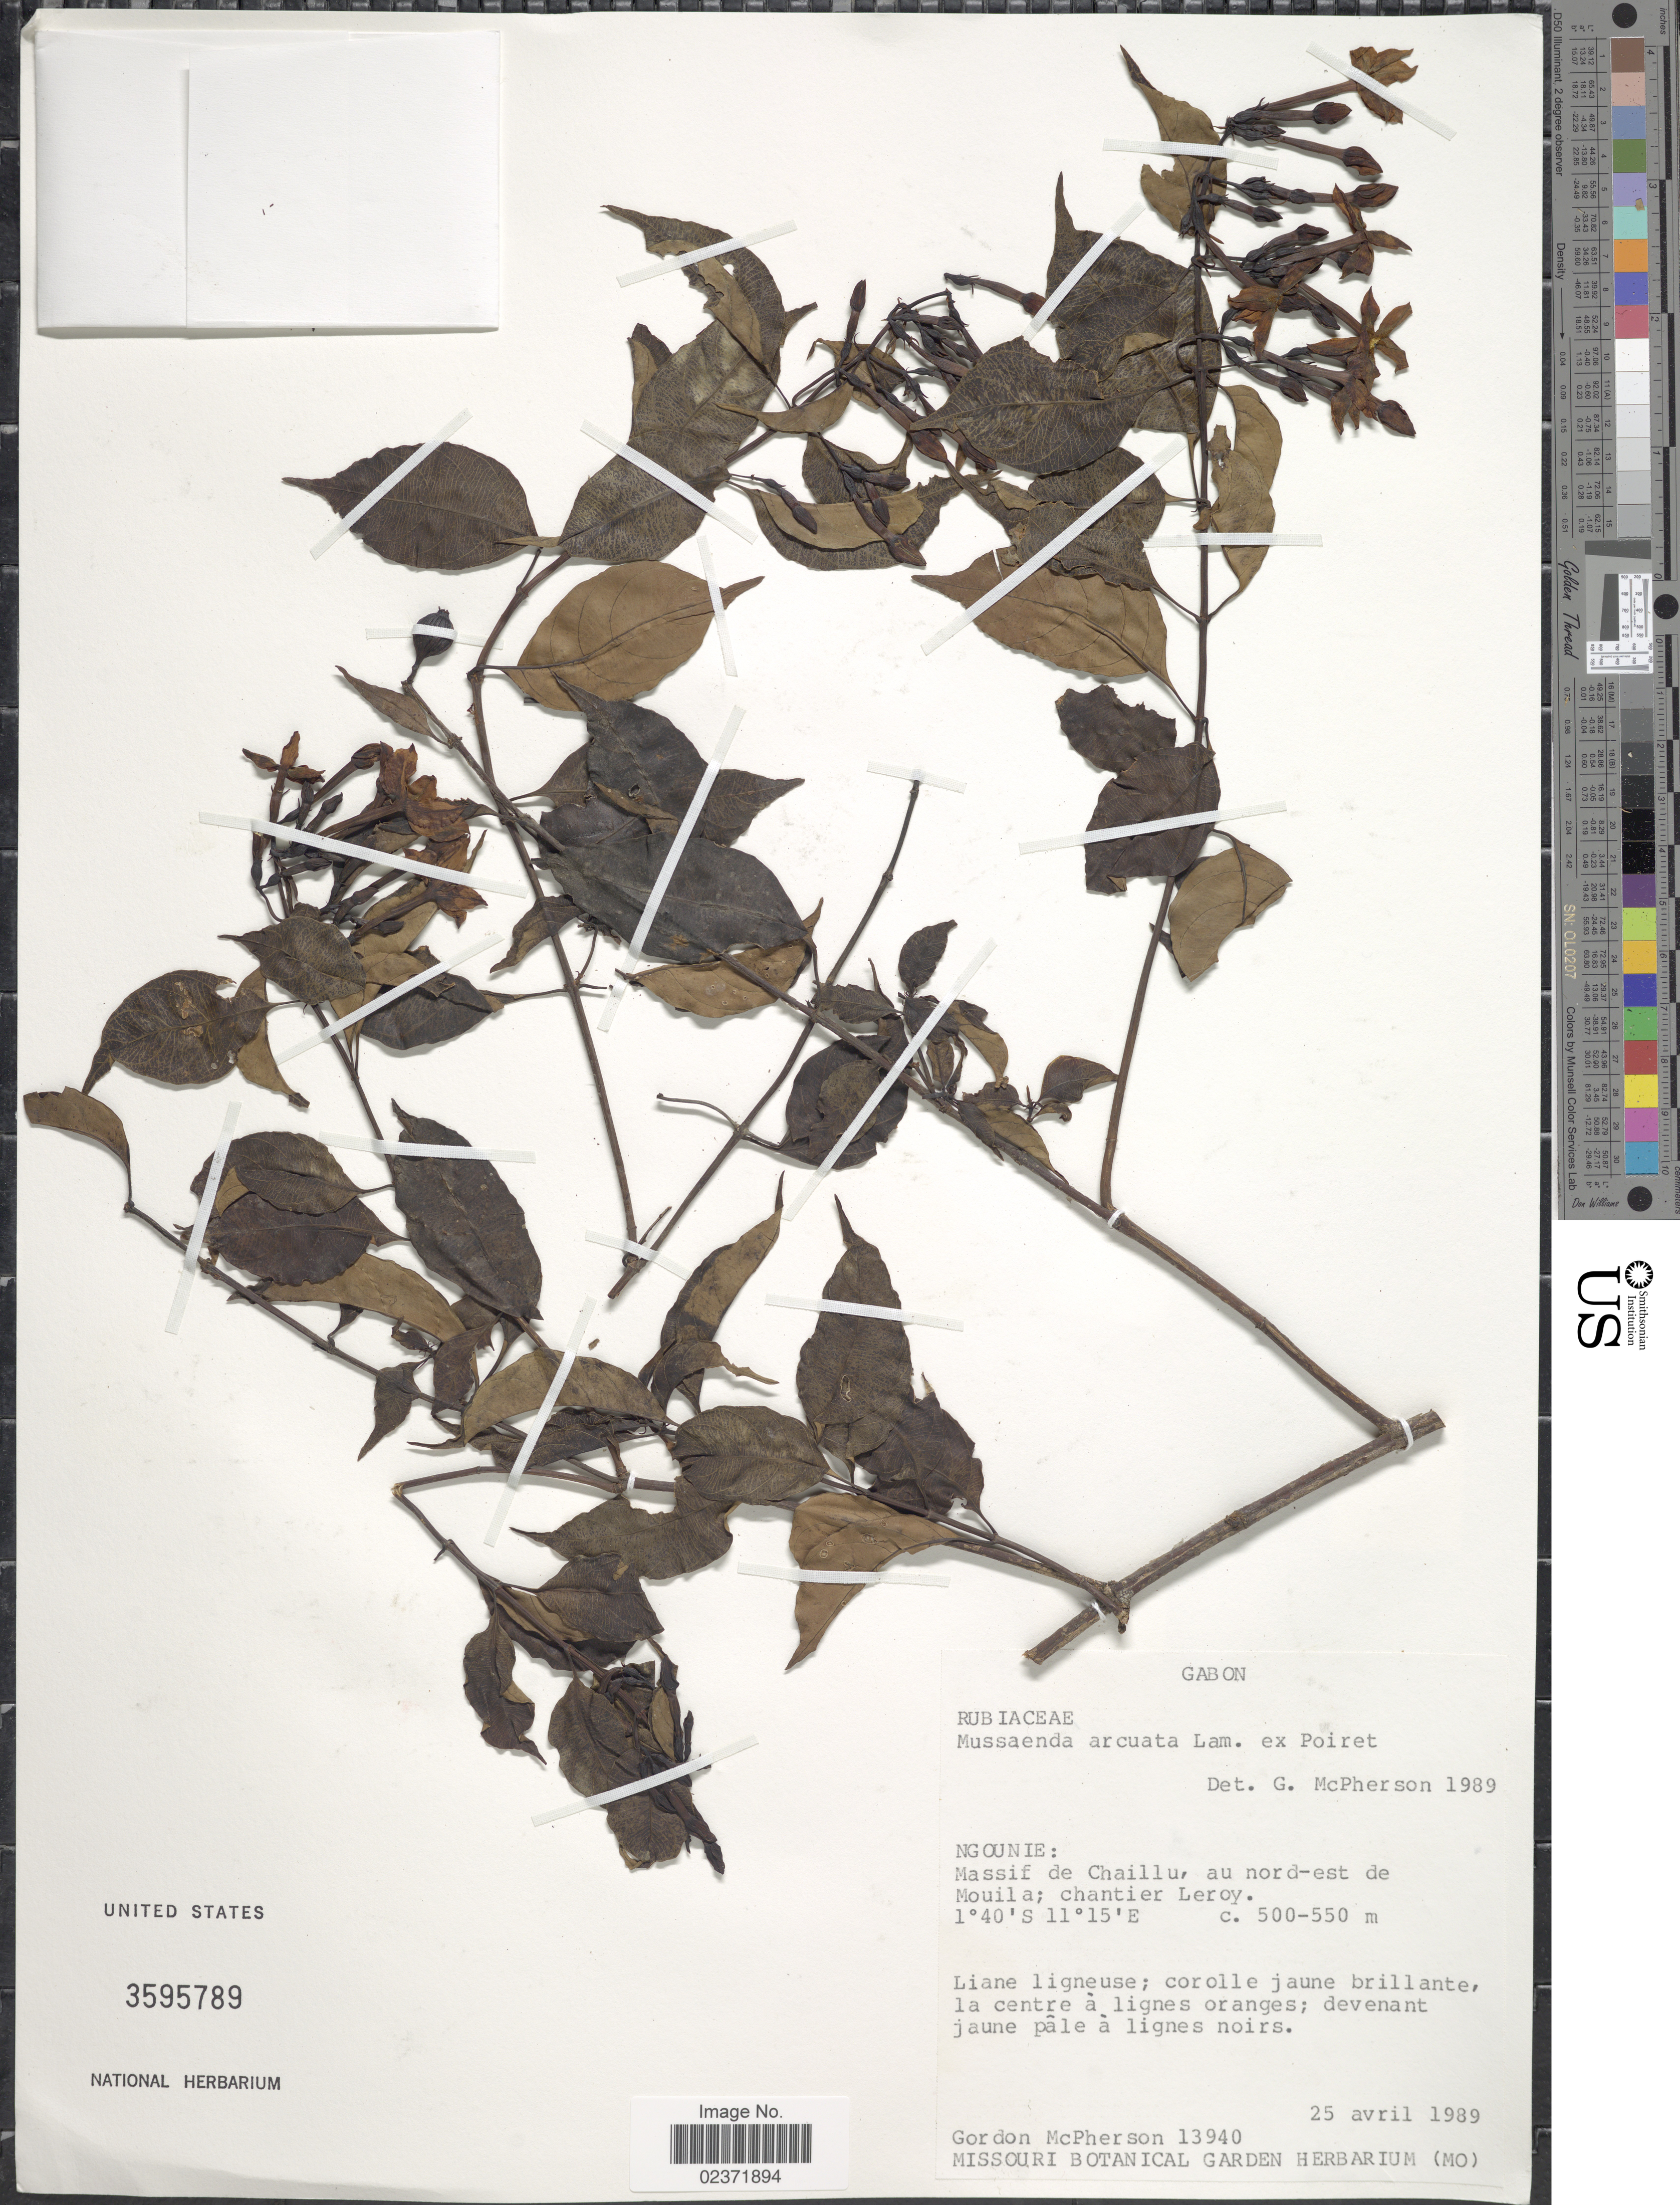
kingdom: Plantae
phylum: Tracheophyta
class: Magnoliopsida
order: Gentianales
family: Rubiaceae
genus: Mussaenda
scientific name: Mussaenda arcuata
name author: Poir.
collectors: G. McPherson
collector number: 13490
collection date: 1989-04-25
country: Gabon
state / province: Ngounie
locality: Massif de Chaillu, au nord-est de Mouila; chantier Leroy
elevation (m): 500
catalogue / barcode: US 3595789